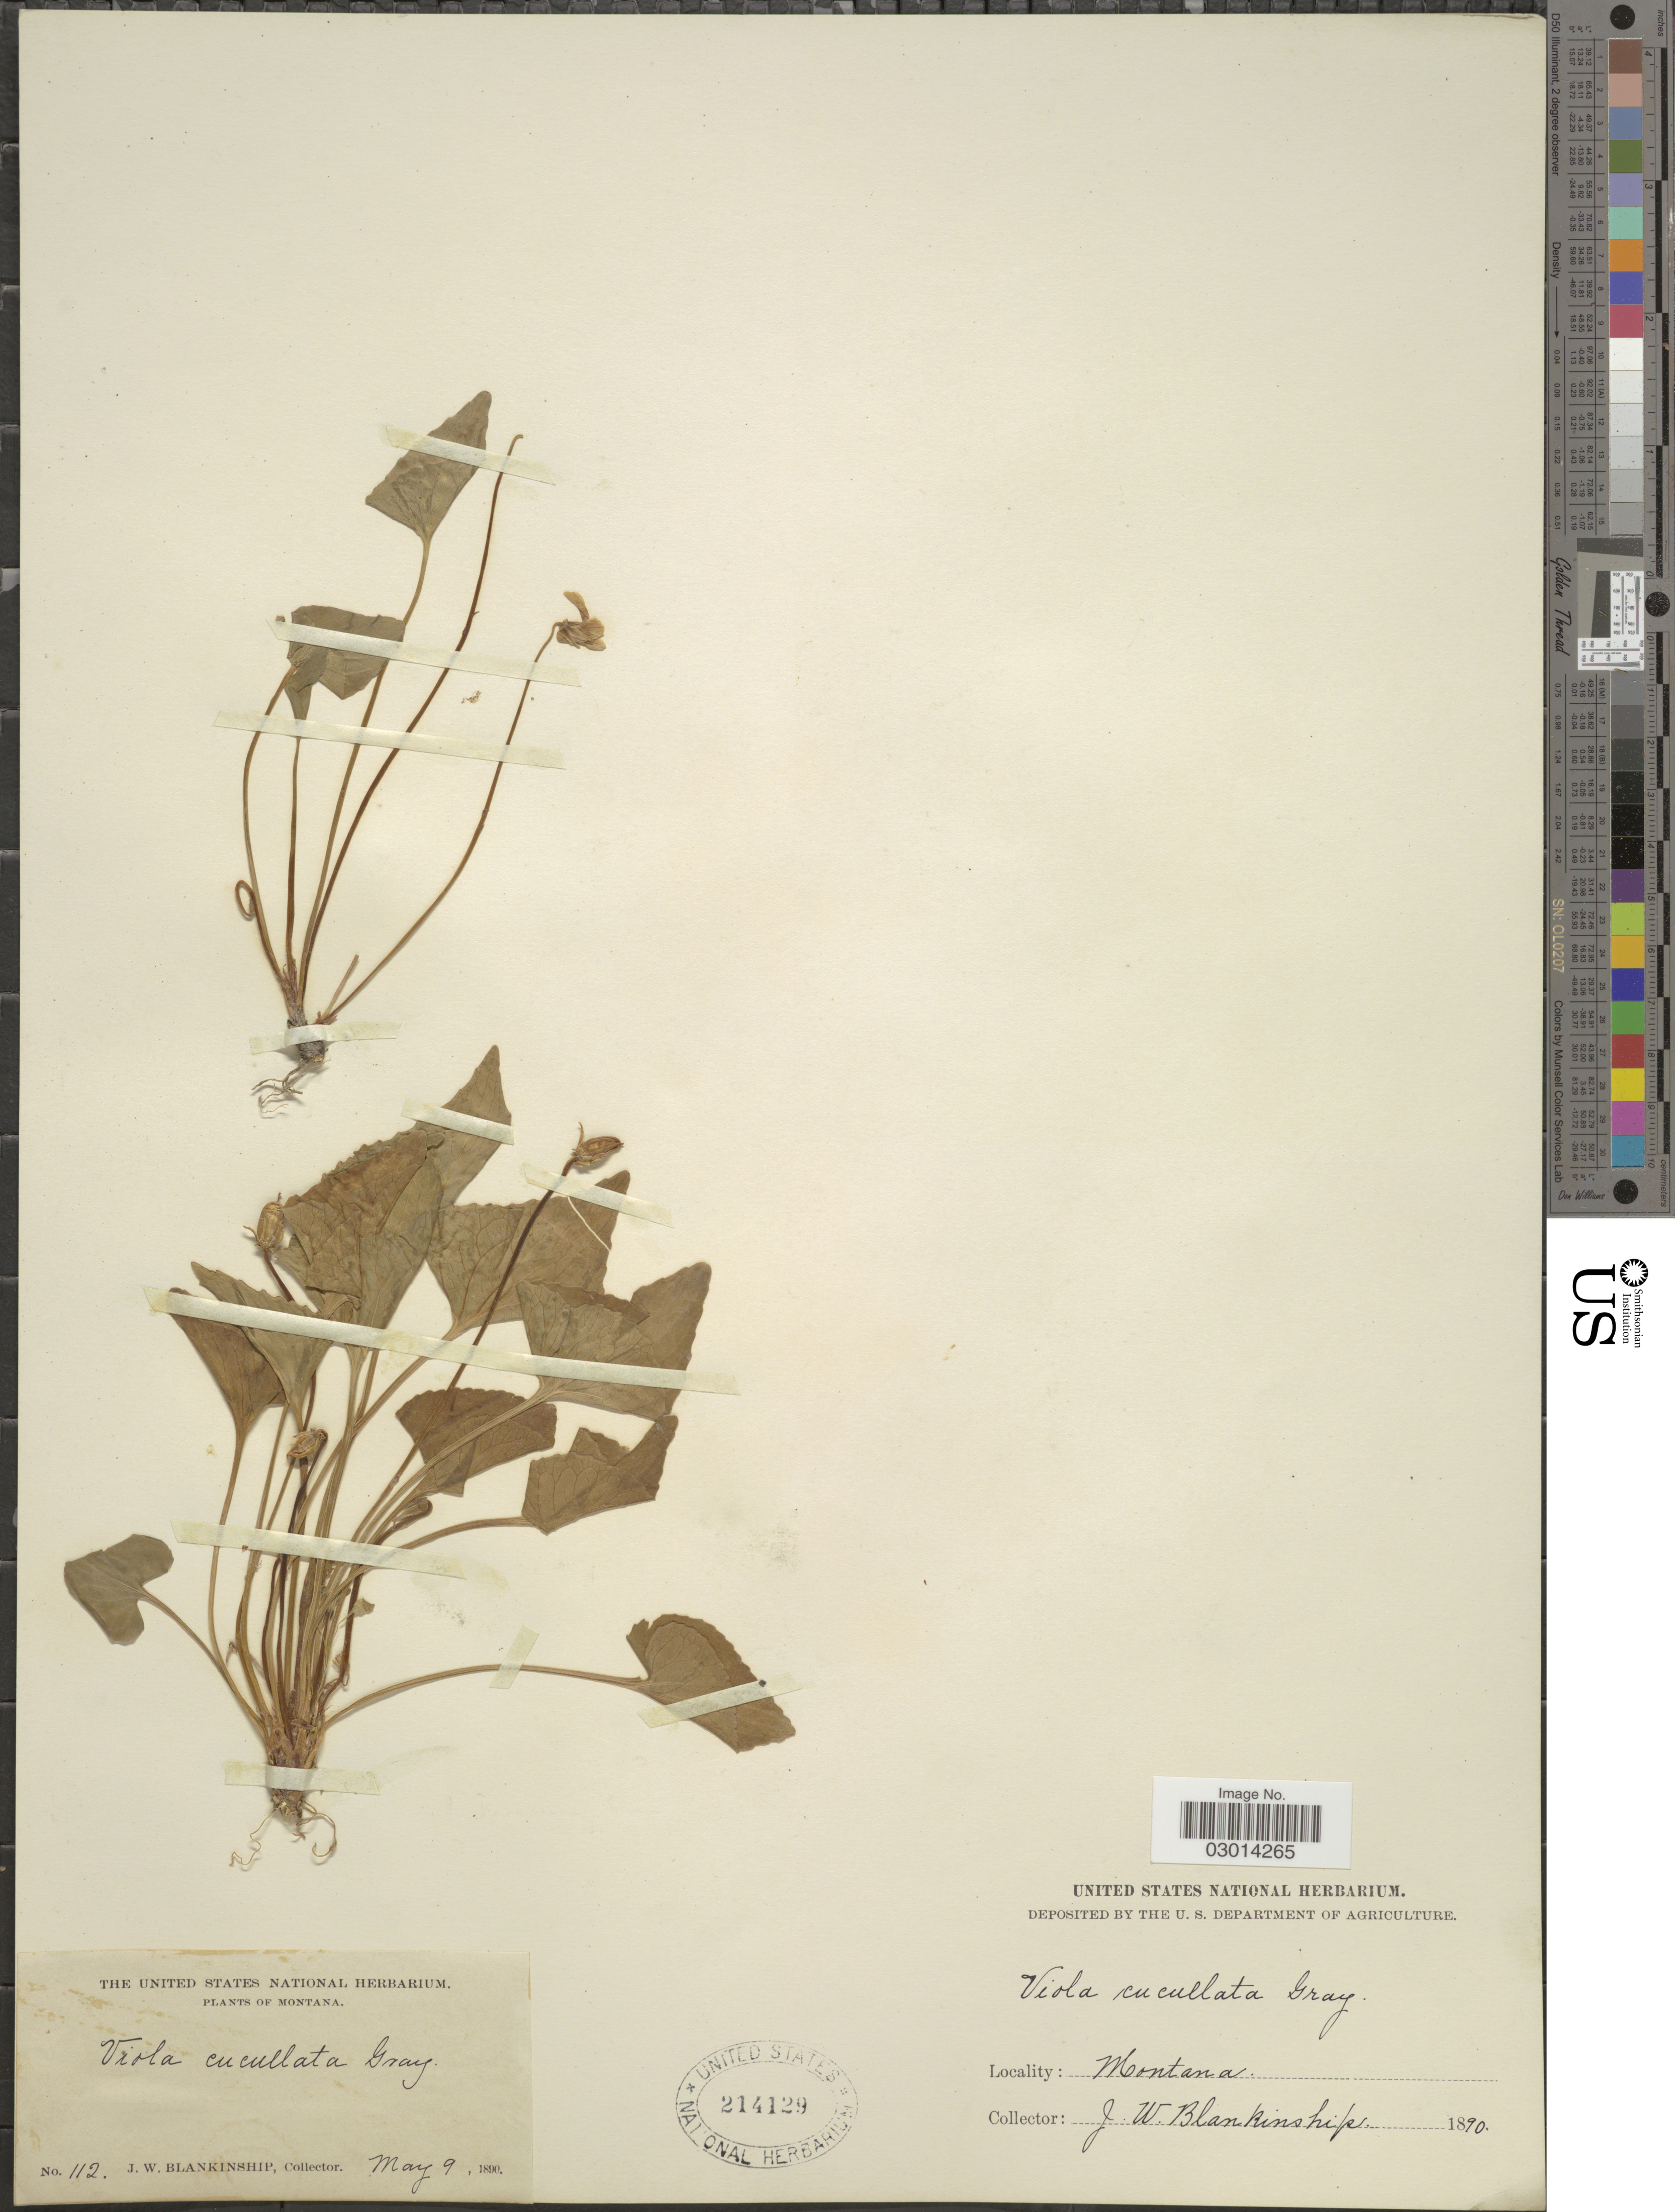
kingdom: Plantae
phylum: Tracheophyta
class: Magnoliopsida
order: Malpighiales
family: Violaceae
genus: Viola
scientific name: Viola retusa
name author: Greene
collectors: J. W. Blankinship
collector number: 112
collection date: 1890-05-09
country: United States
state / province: Montana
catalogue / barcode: US 214129